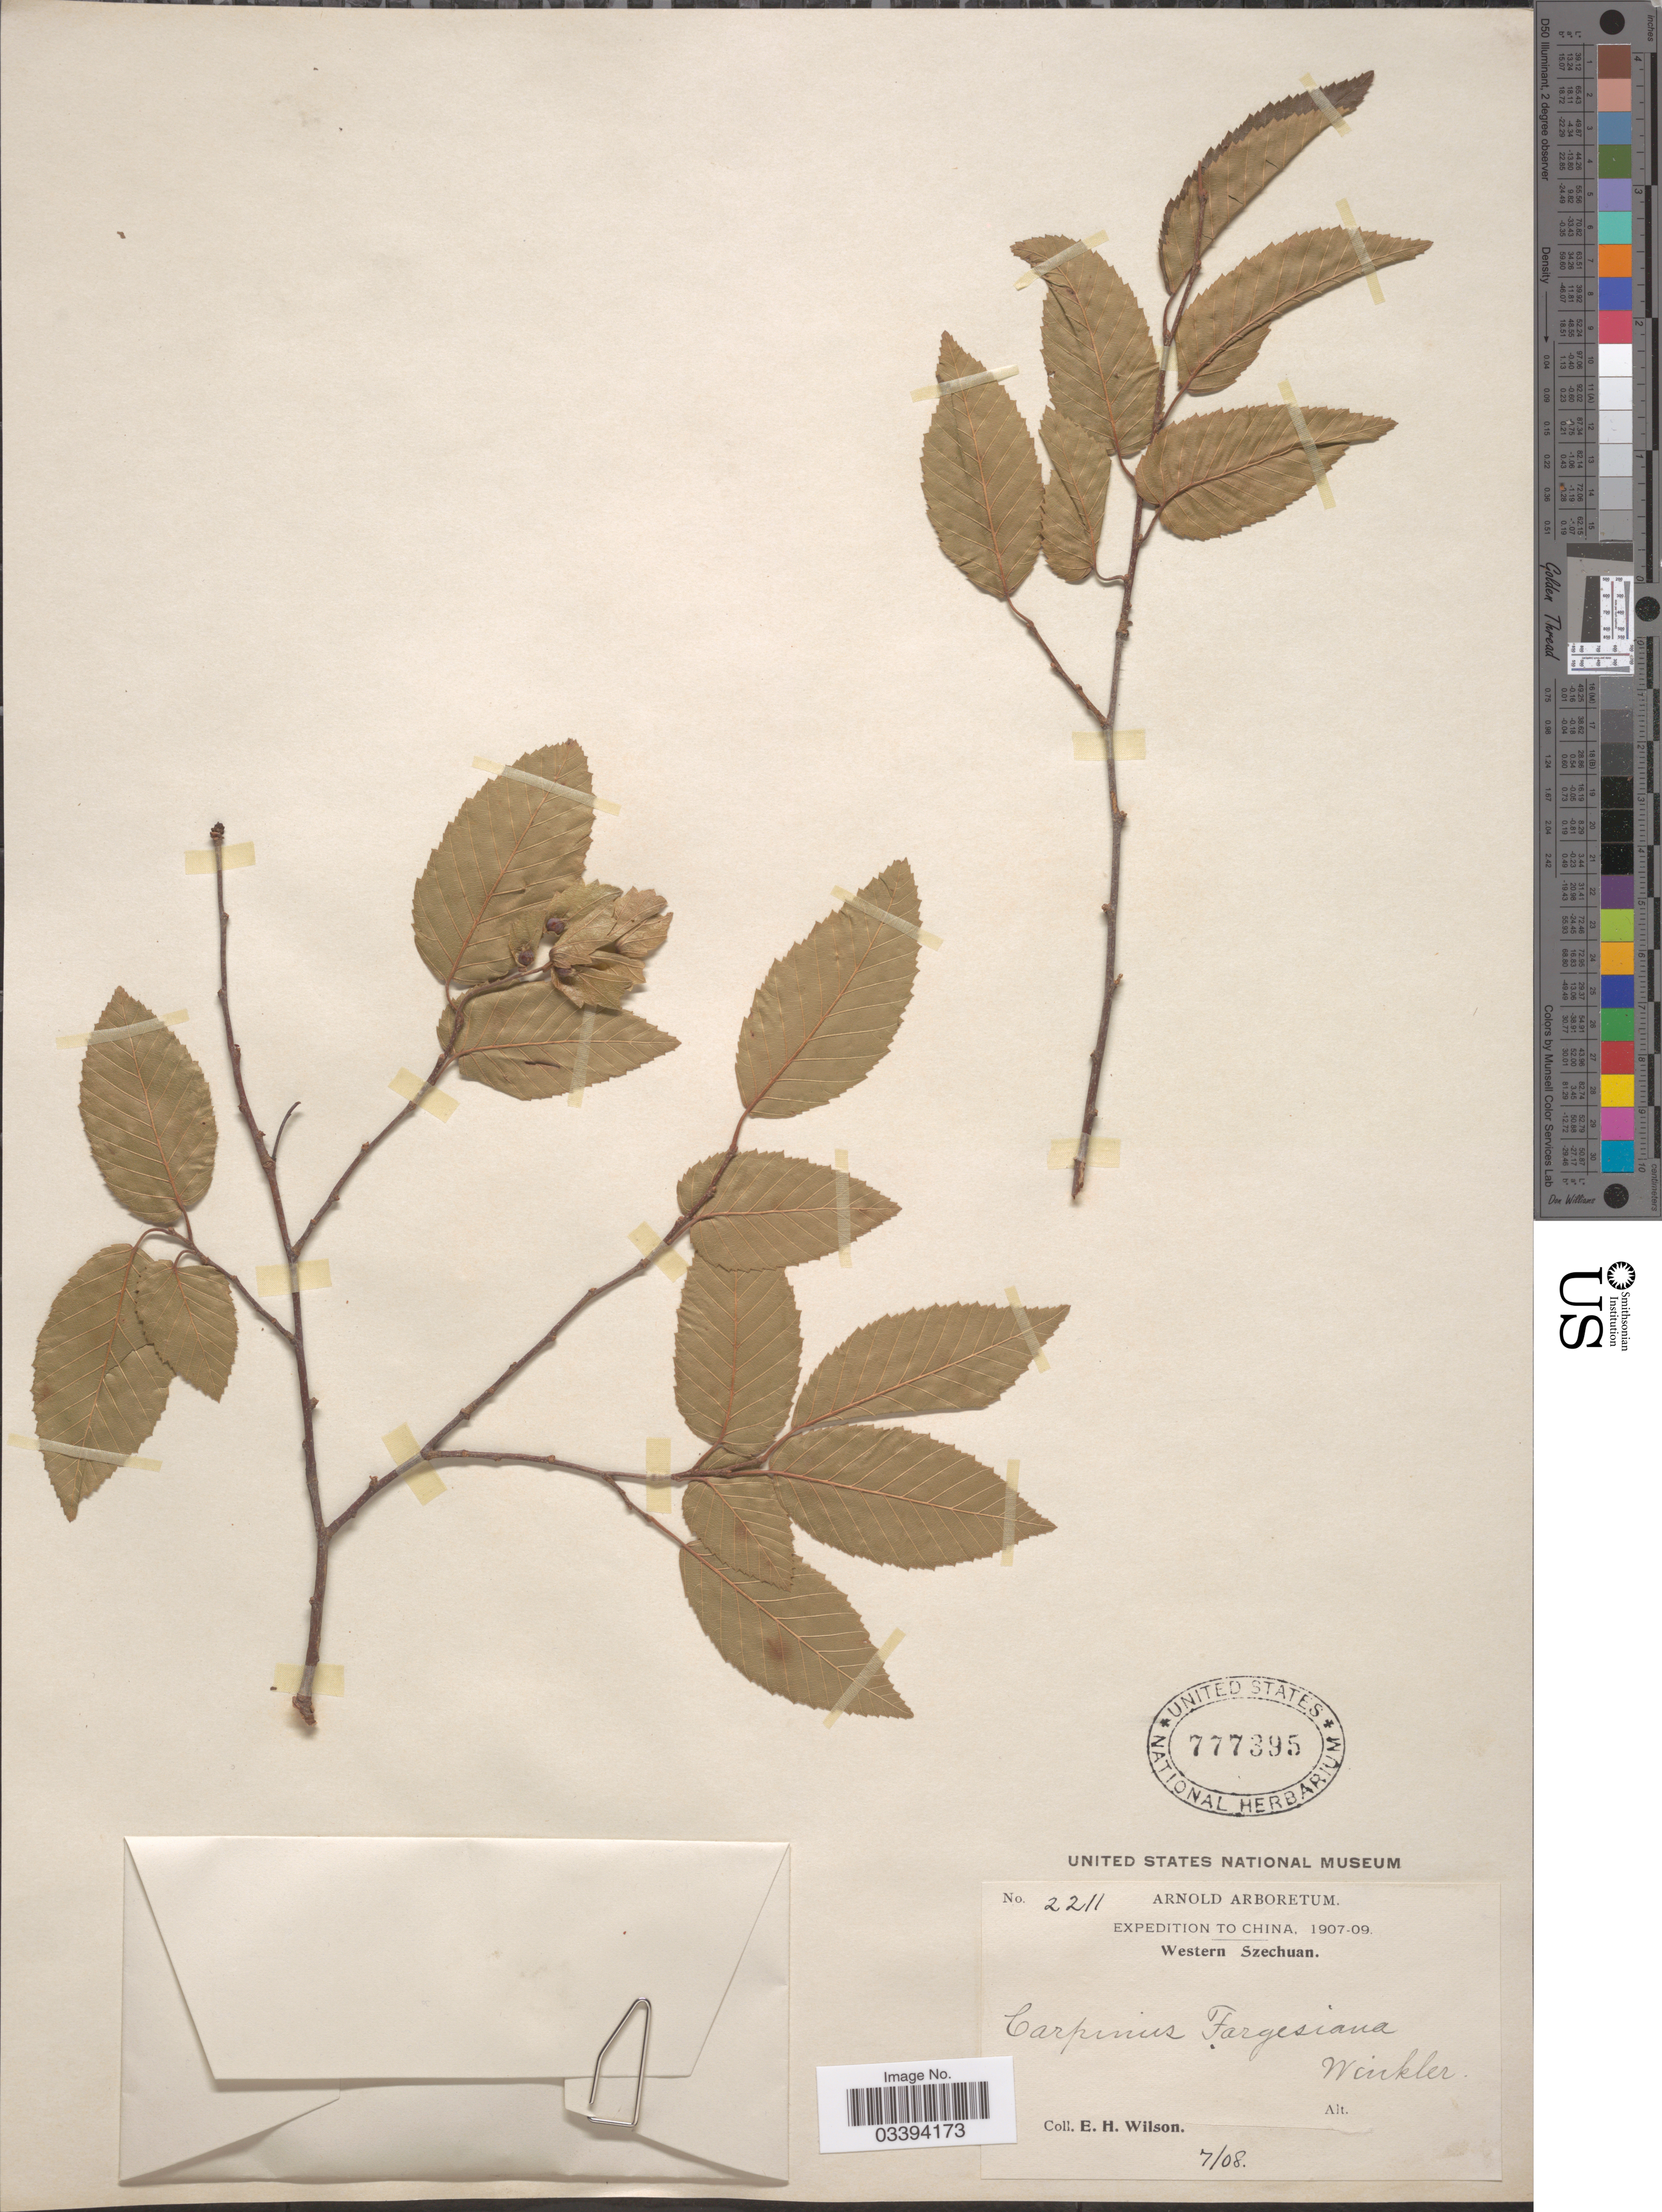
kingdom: Plantae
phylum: Tracheophyta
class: Magnoliopsida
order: Fagales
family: Betulaceae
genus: Carpinus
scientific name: Carpinus fargesiana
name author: H.J.P. Winkl.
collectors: E. Wilson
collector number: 2211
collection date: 1908-07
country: China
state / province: Sichuan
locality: Western Szechuan.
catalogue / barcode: US 777395